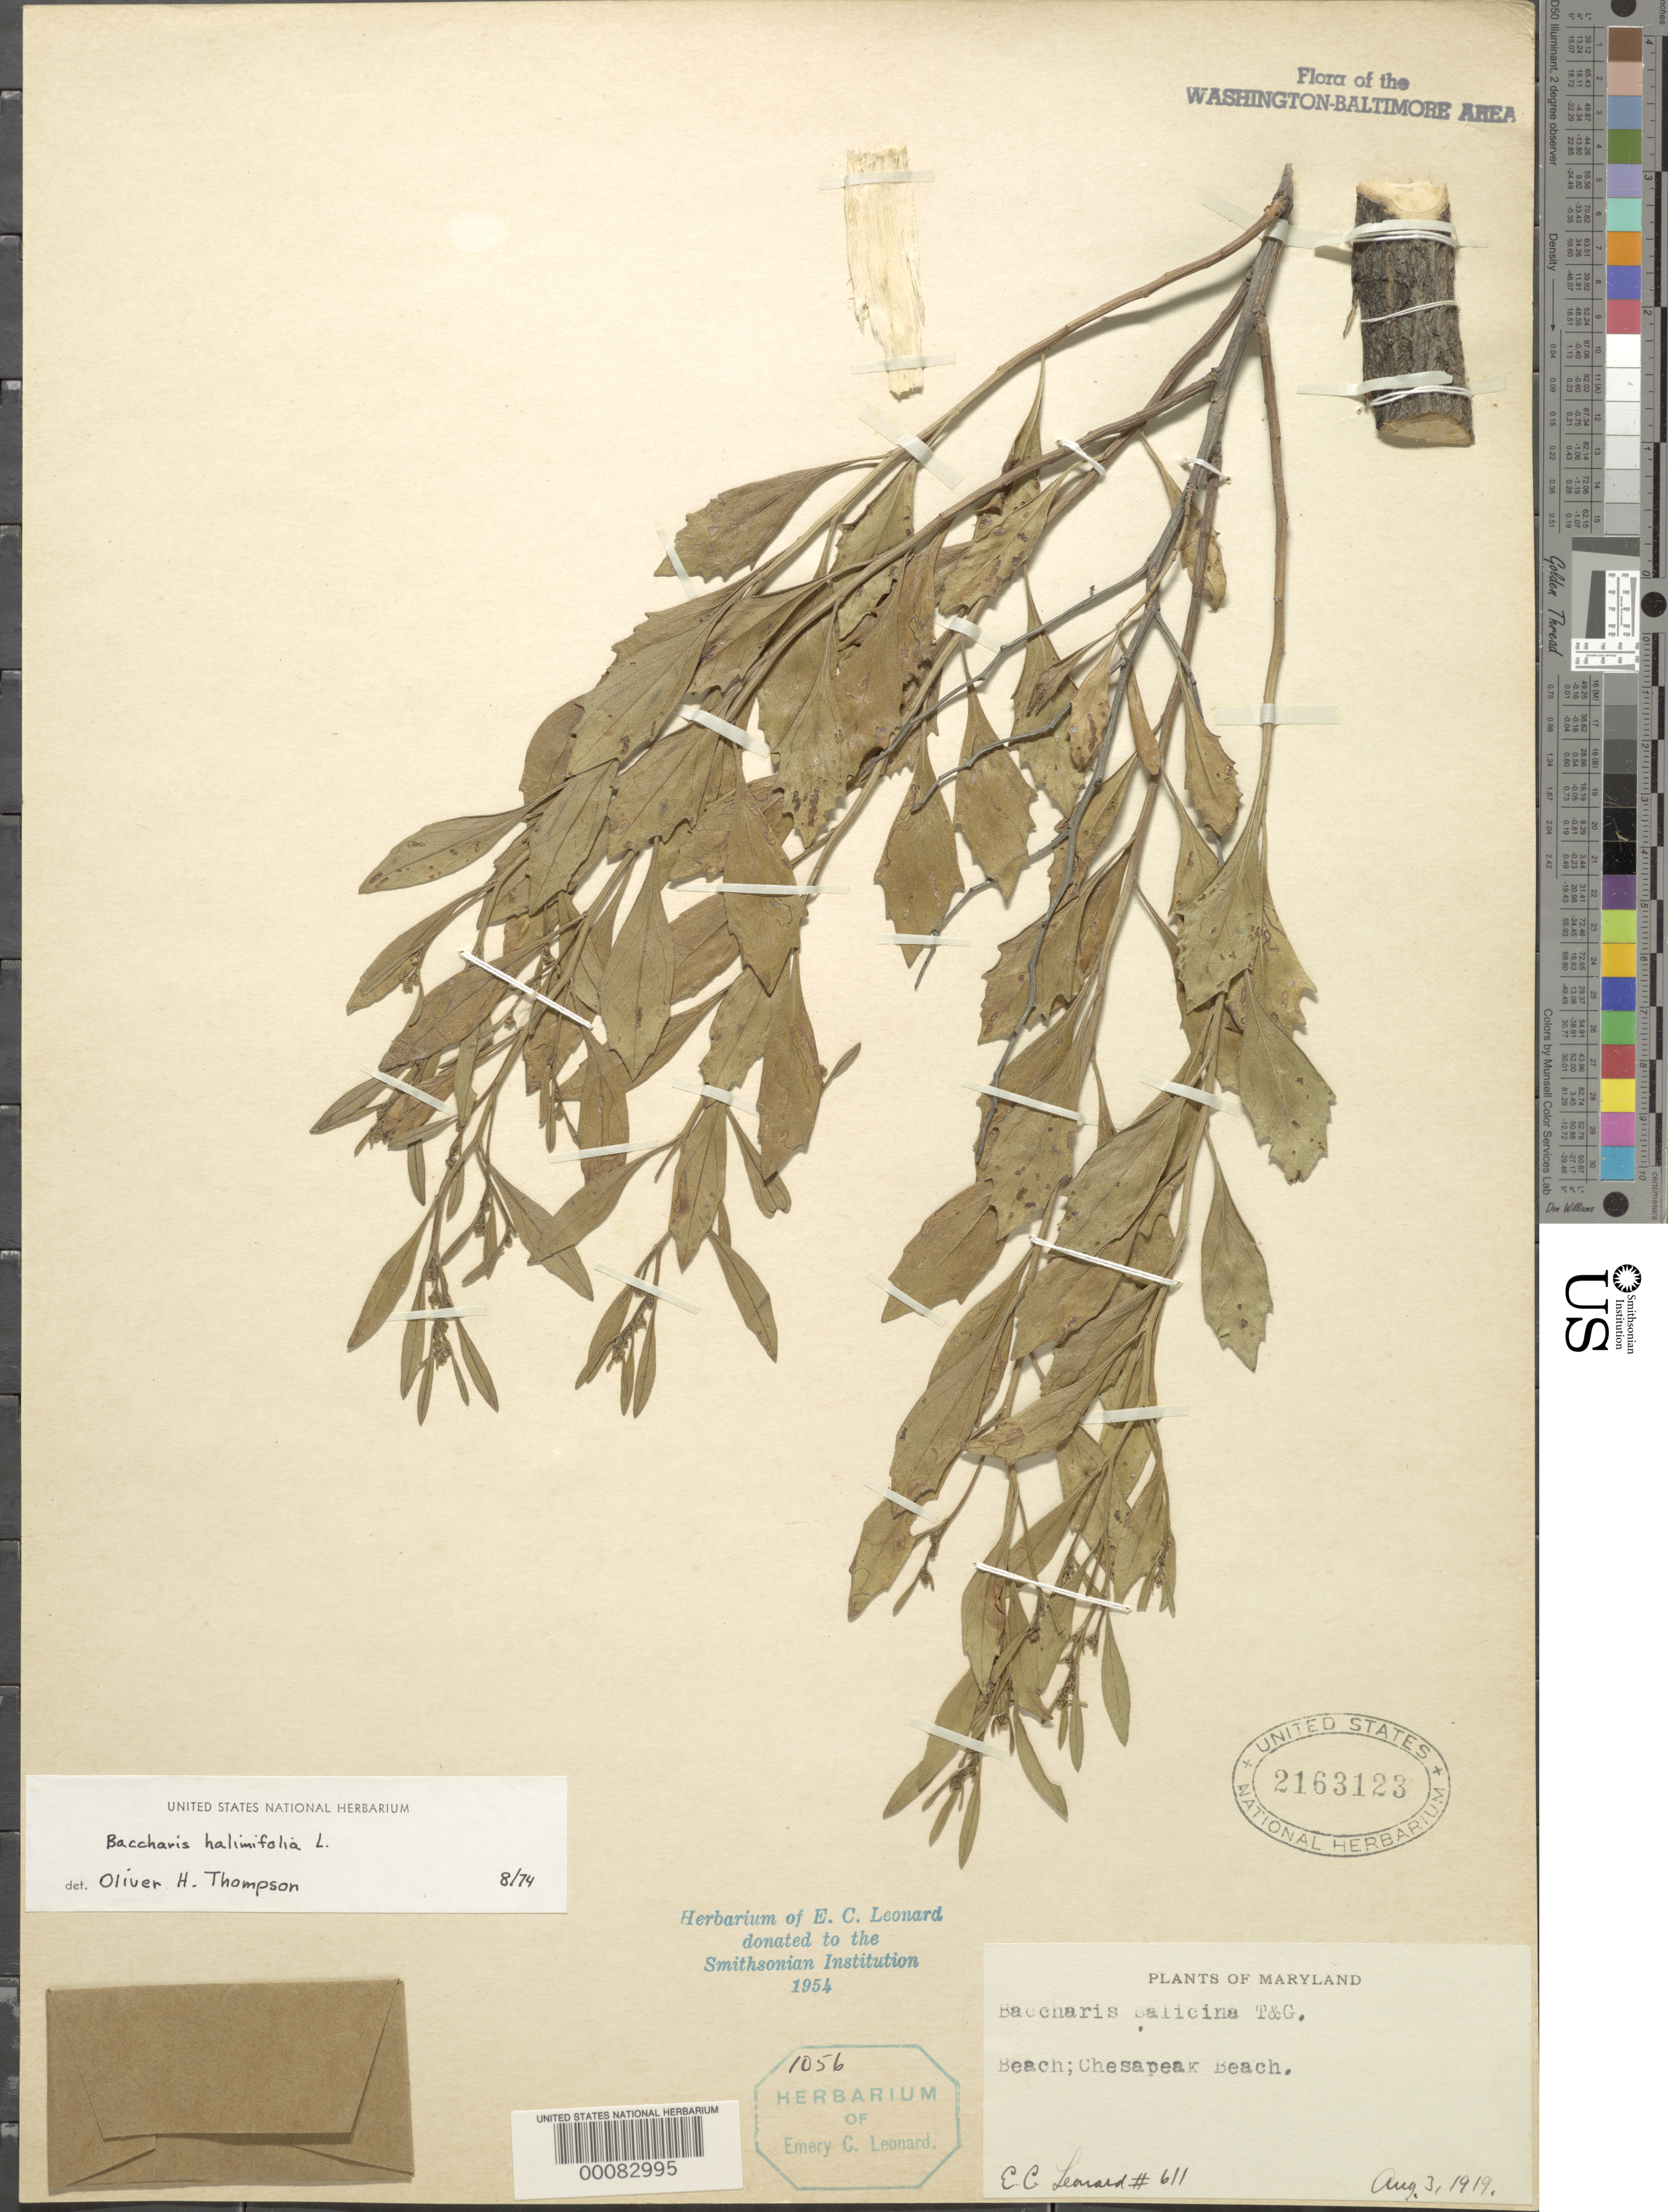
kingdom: Plantae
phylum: Tracheophyta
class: Magnoliopsida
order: Asterales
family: Asteraceae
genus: Baccharis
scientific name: Baccharis halimifolia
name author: L.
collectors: E. C. Leonard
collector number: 611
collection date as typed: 03 Aug 1919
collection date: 1919-08-03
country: United States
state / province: Maryland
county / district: Calvert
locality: Chesapeake Beach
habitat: Beach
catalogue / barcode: US 2163123